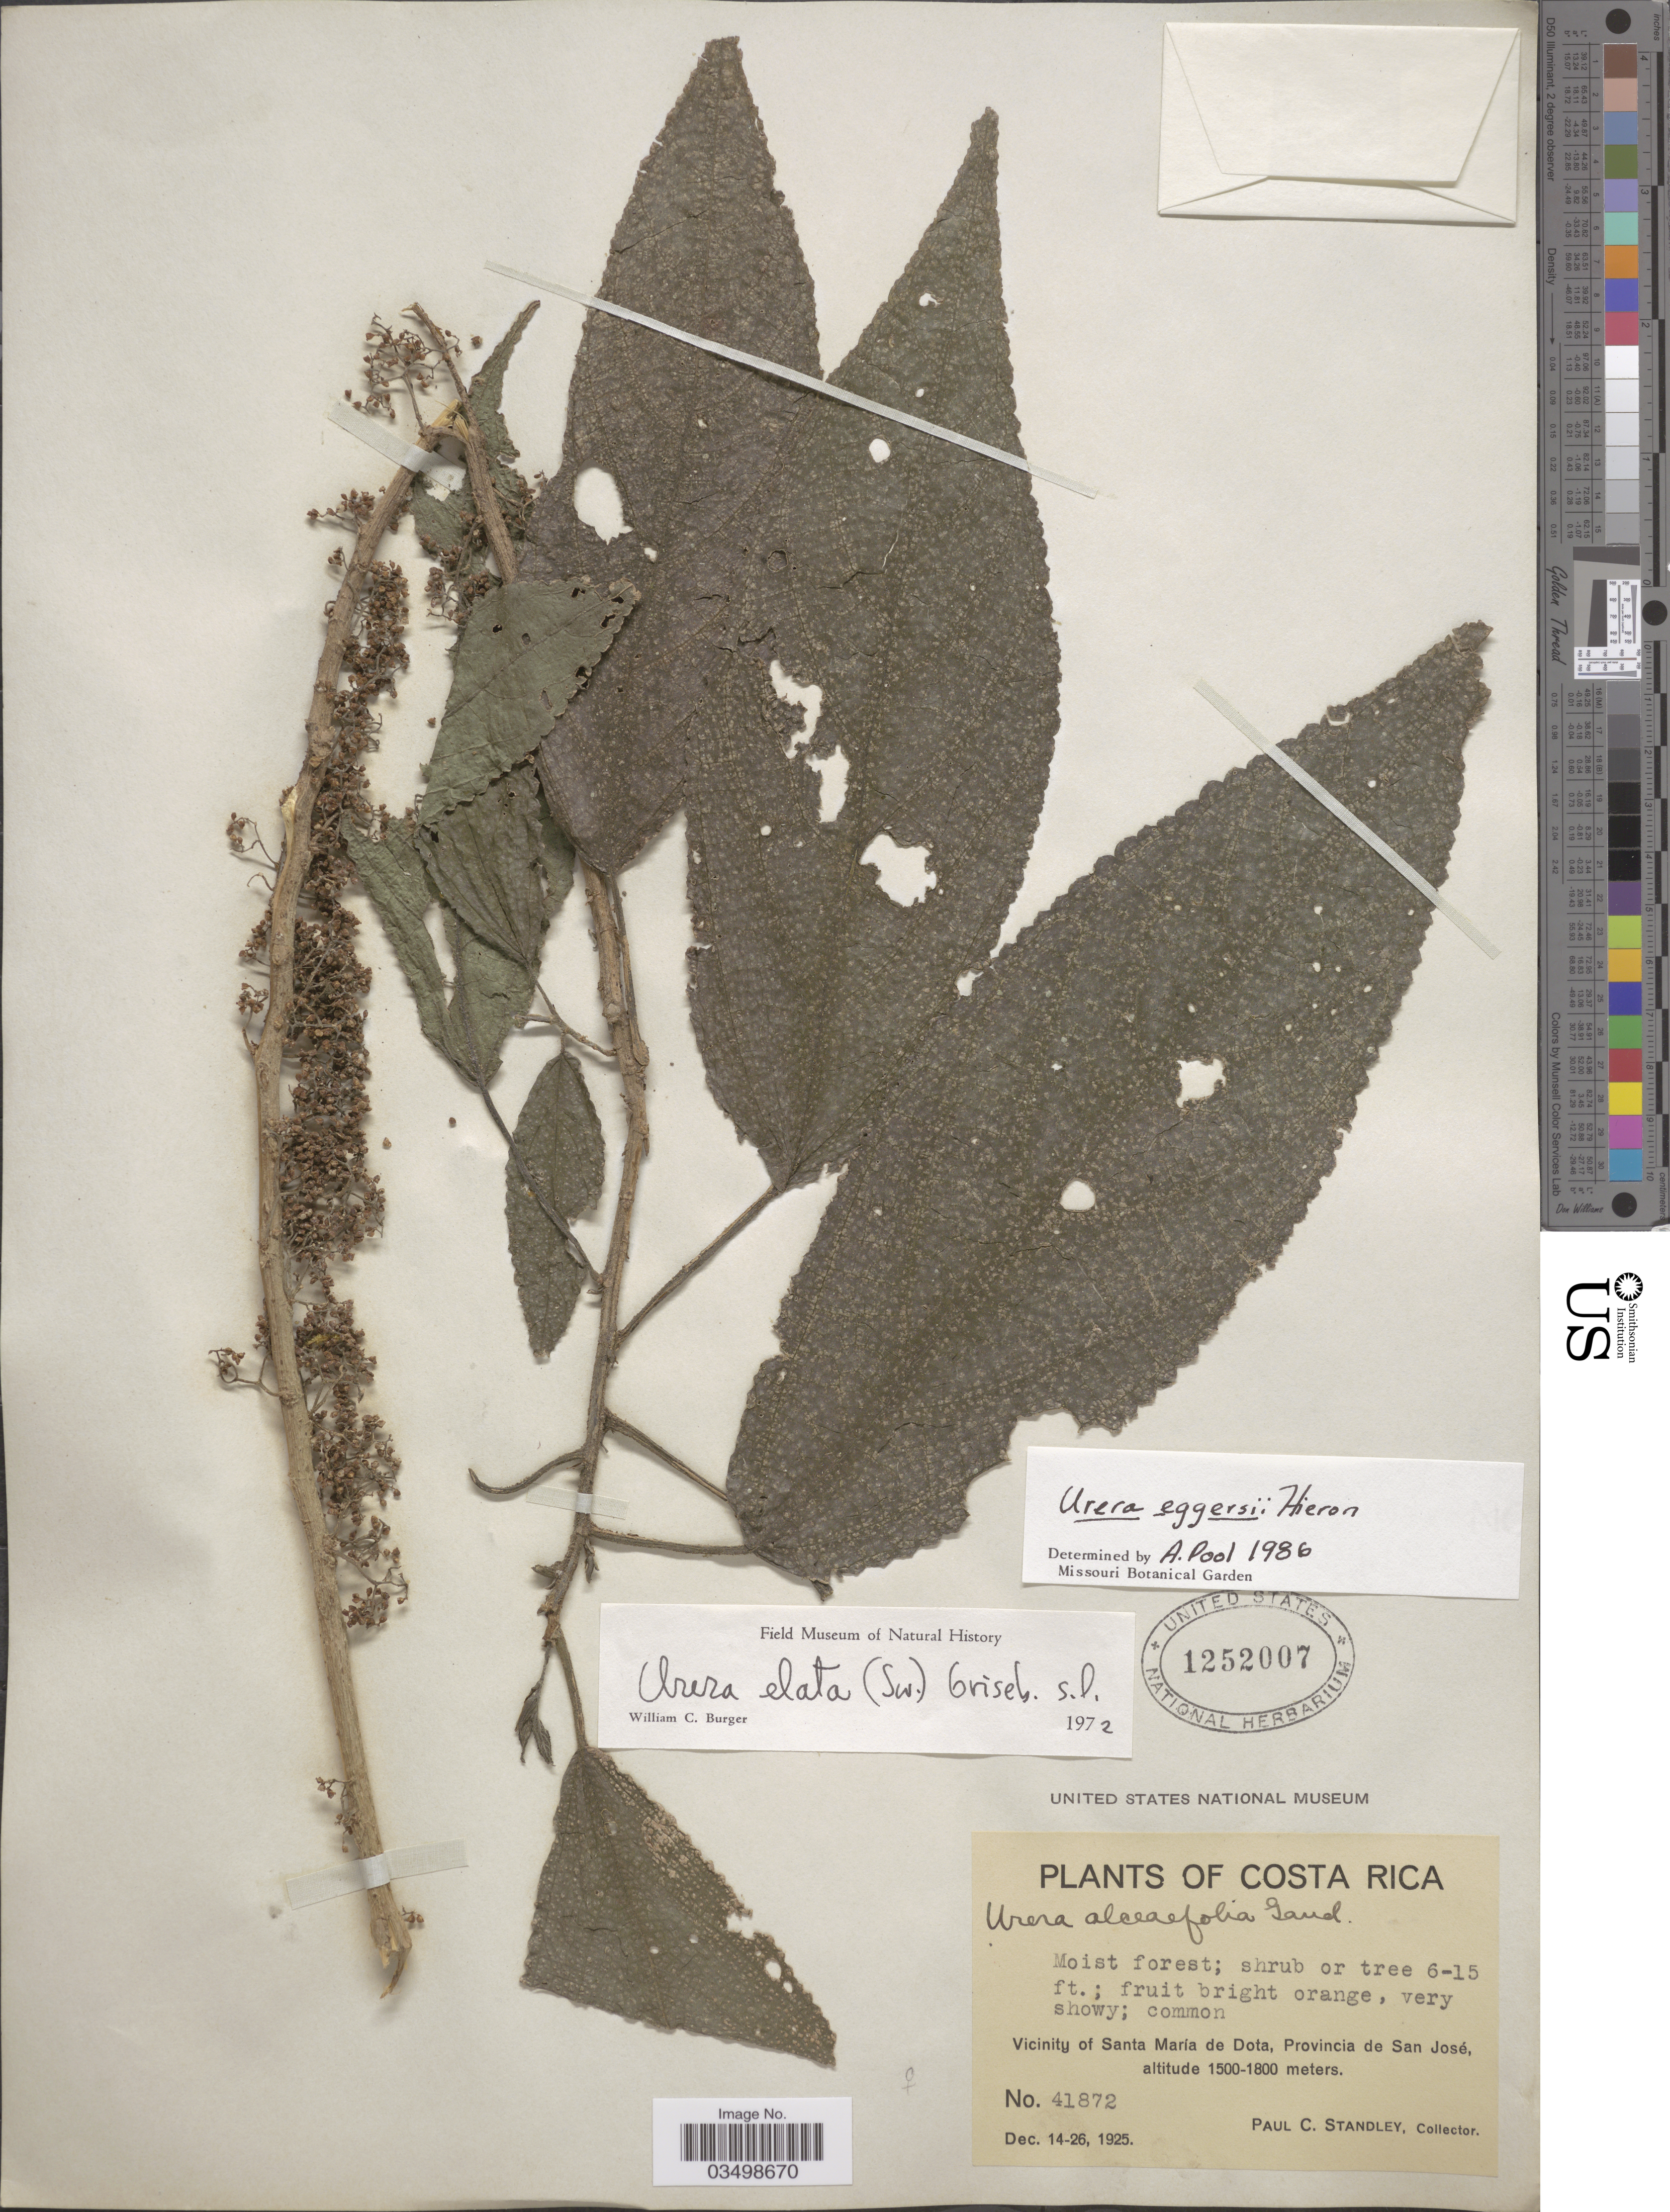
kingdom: Plantae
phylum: Tracheophyta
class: Magnoliopsida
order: Rosales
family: Urticaceae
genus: Urera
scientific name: Urera eggersii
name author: Hieron.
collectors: P. C. Standley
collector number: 41872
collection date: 1925-12-14/1925-12-26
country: Costa Rica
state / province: San José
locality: Vicinity of Santa María de Dota.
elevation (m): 1500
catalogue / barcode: US 1252007